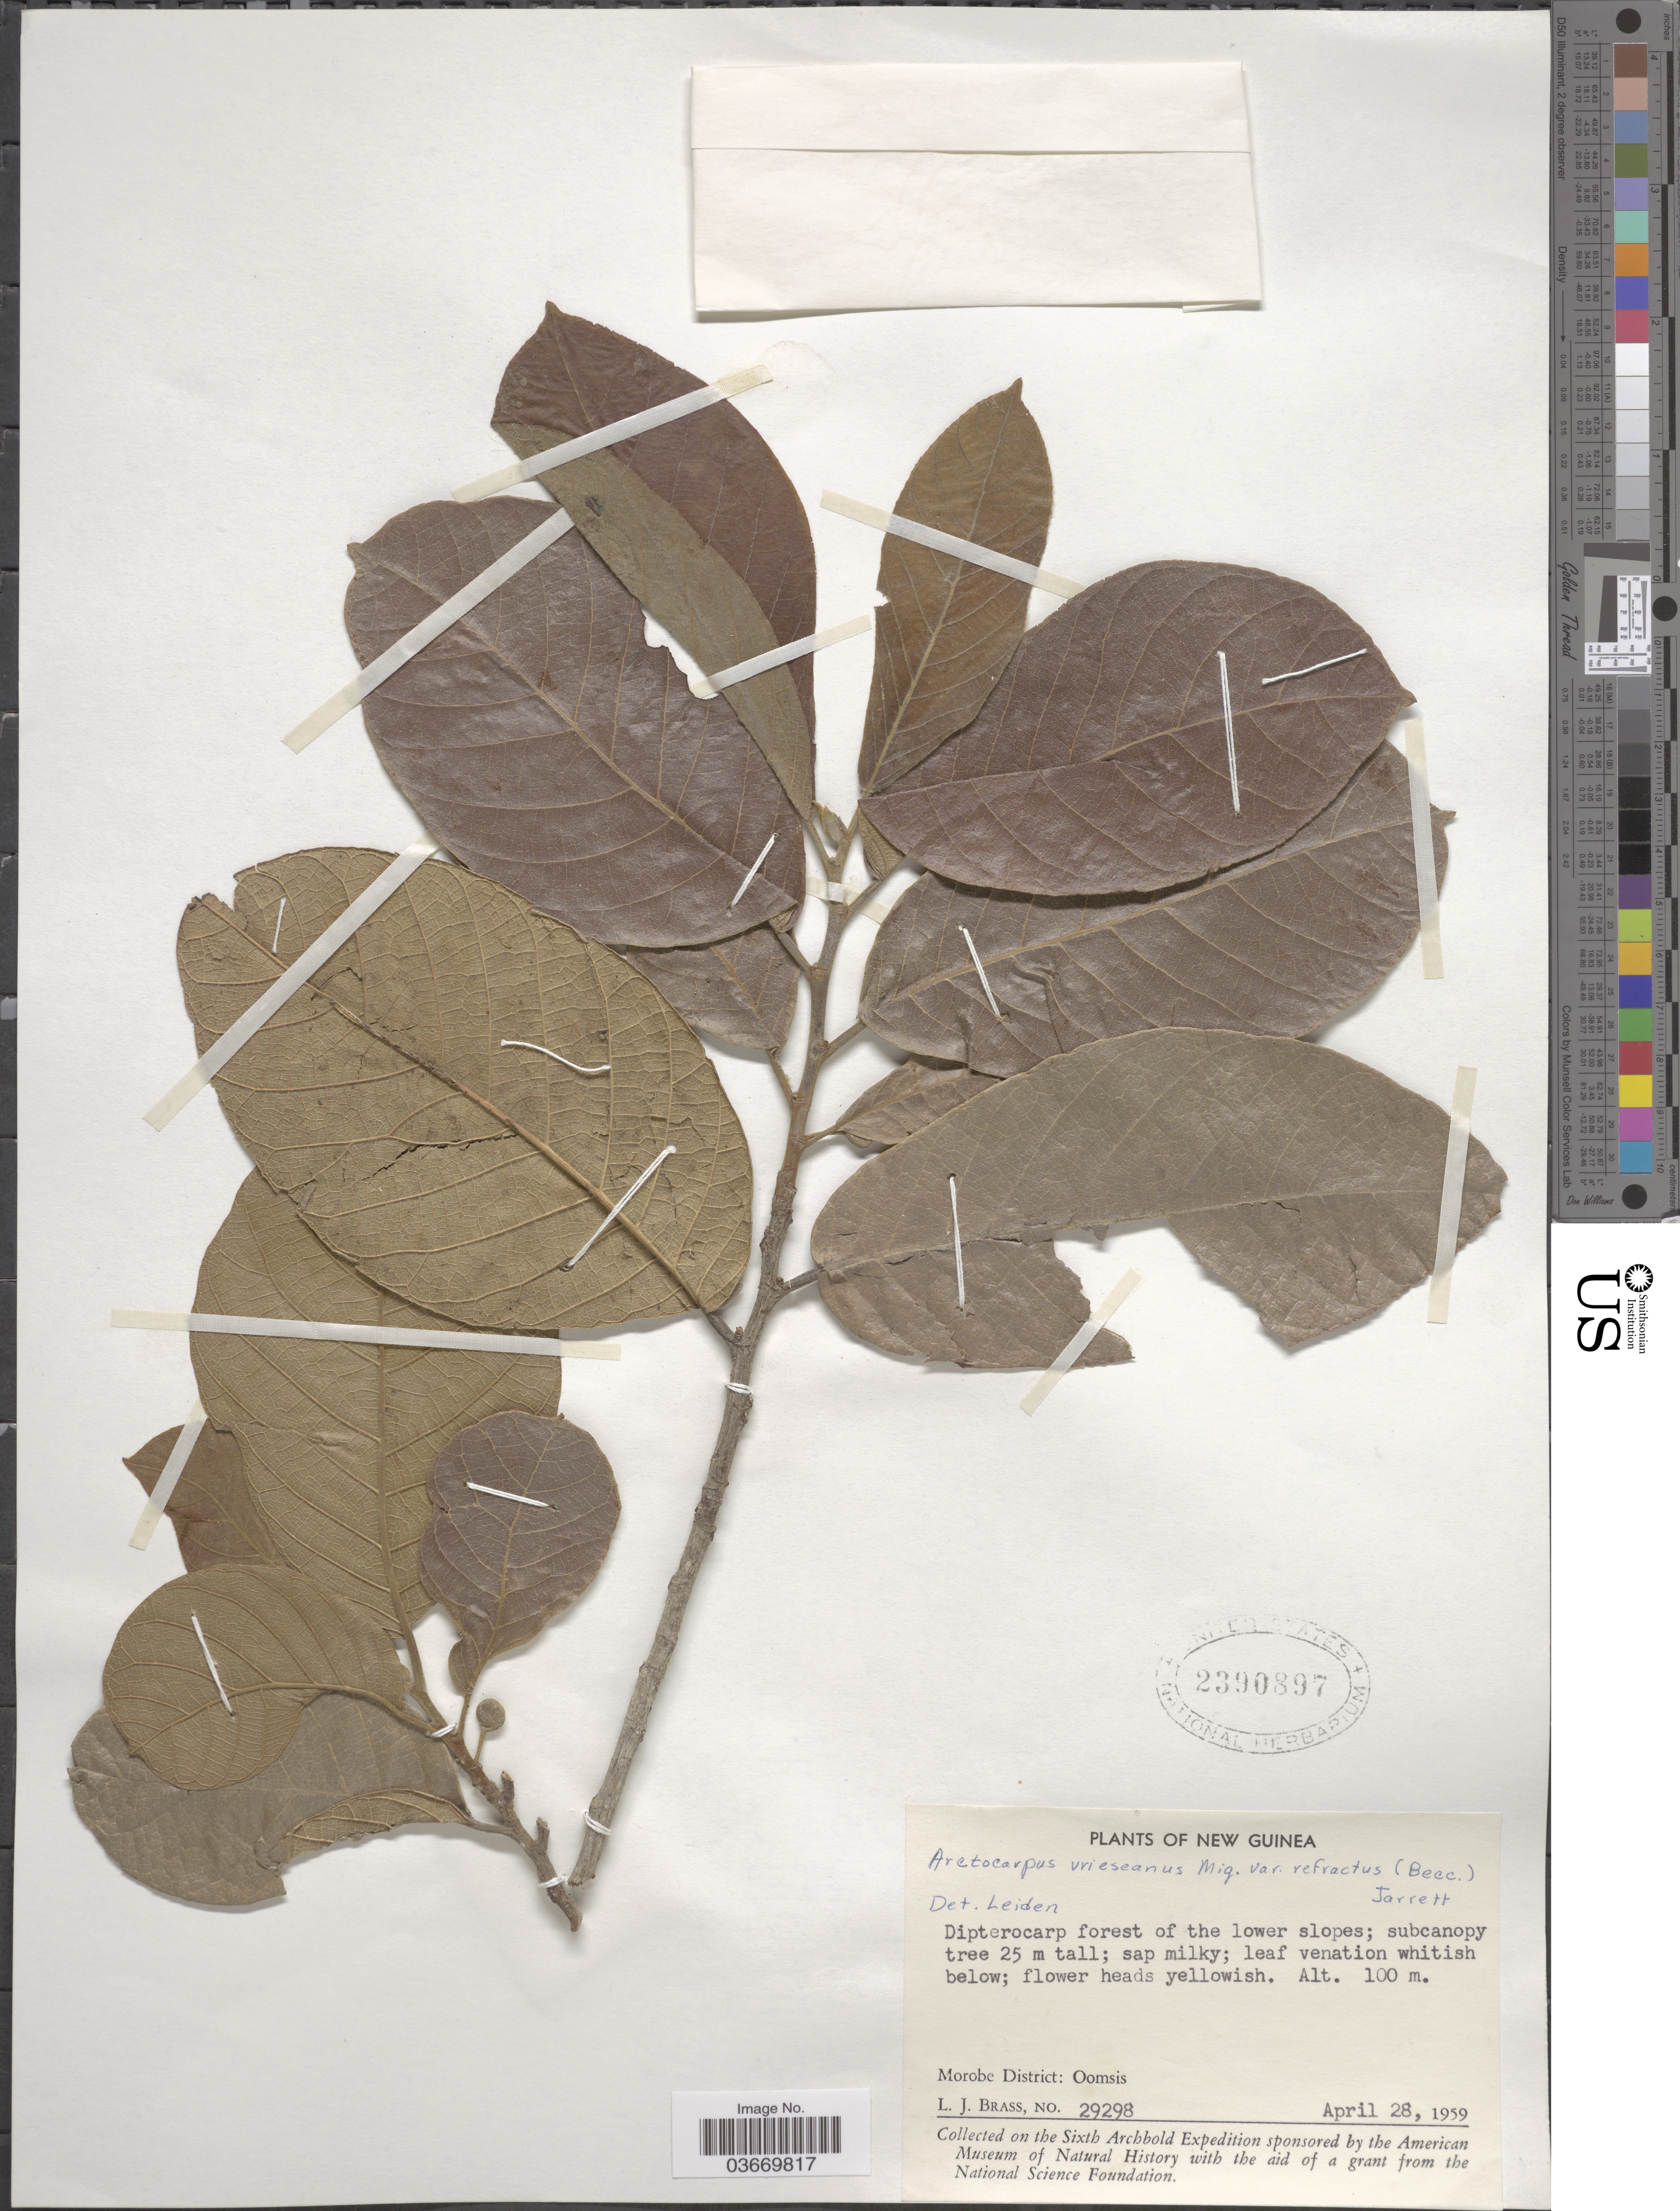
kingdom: Plantae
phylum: Tracheophyta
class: Magnoliopsida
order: Rosales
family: Moraceae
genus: Artocarpus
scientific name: Artocarpus vrieseanus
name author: Miq.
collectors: L. J. Brass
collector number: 29298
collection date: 1959-04-28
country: Papua New Guinea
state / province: Morobe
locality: New Guinea. Morobe District: Oomsis.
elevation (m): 100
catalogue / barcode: US 2390897